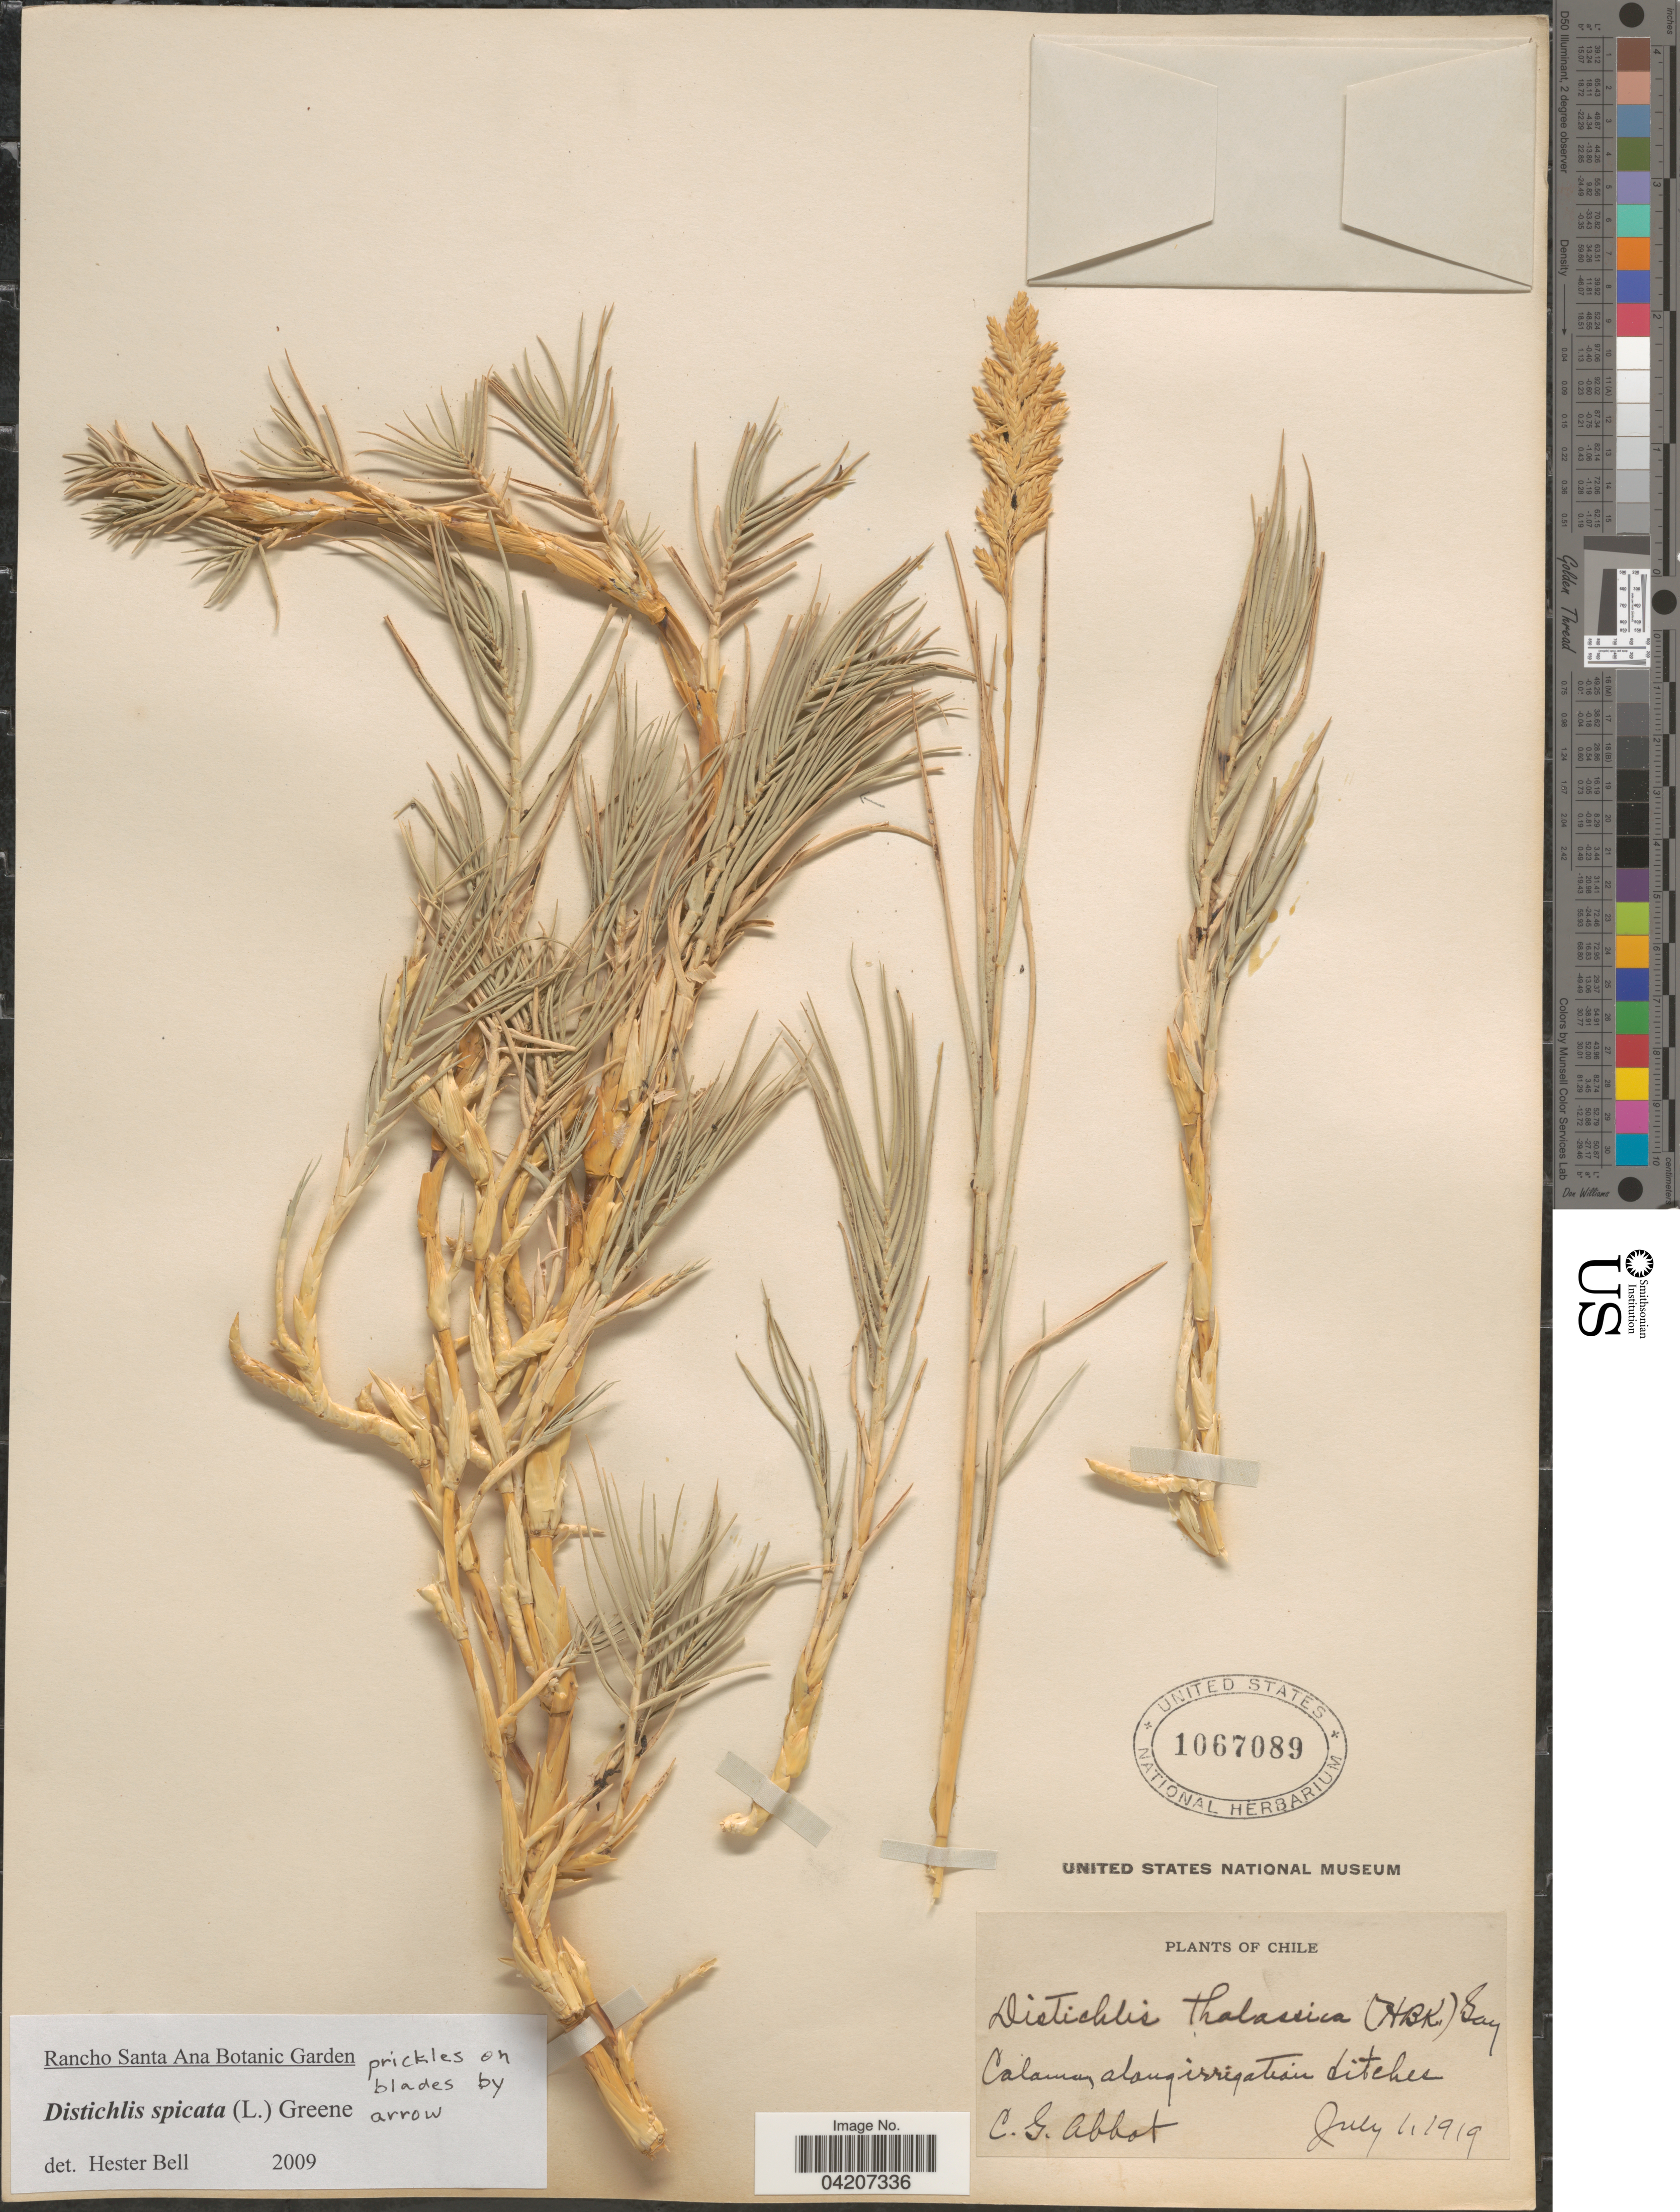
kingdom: Plantae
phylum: Tracheophyta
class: Liliopsida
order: Poales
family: Poaceae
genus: Distichlis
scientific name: Distichlis spicata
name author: (L.) Greene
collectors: C. G. Abbot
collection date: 1919-07-01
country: Chile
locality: Calama, along irrigation ditches.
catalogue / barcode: US 1067089